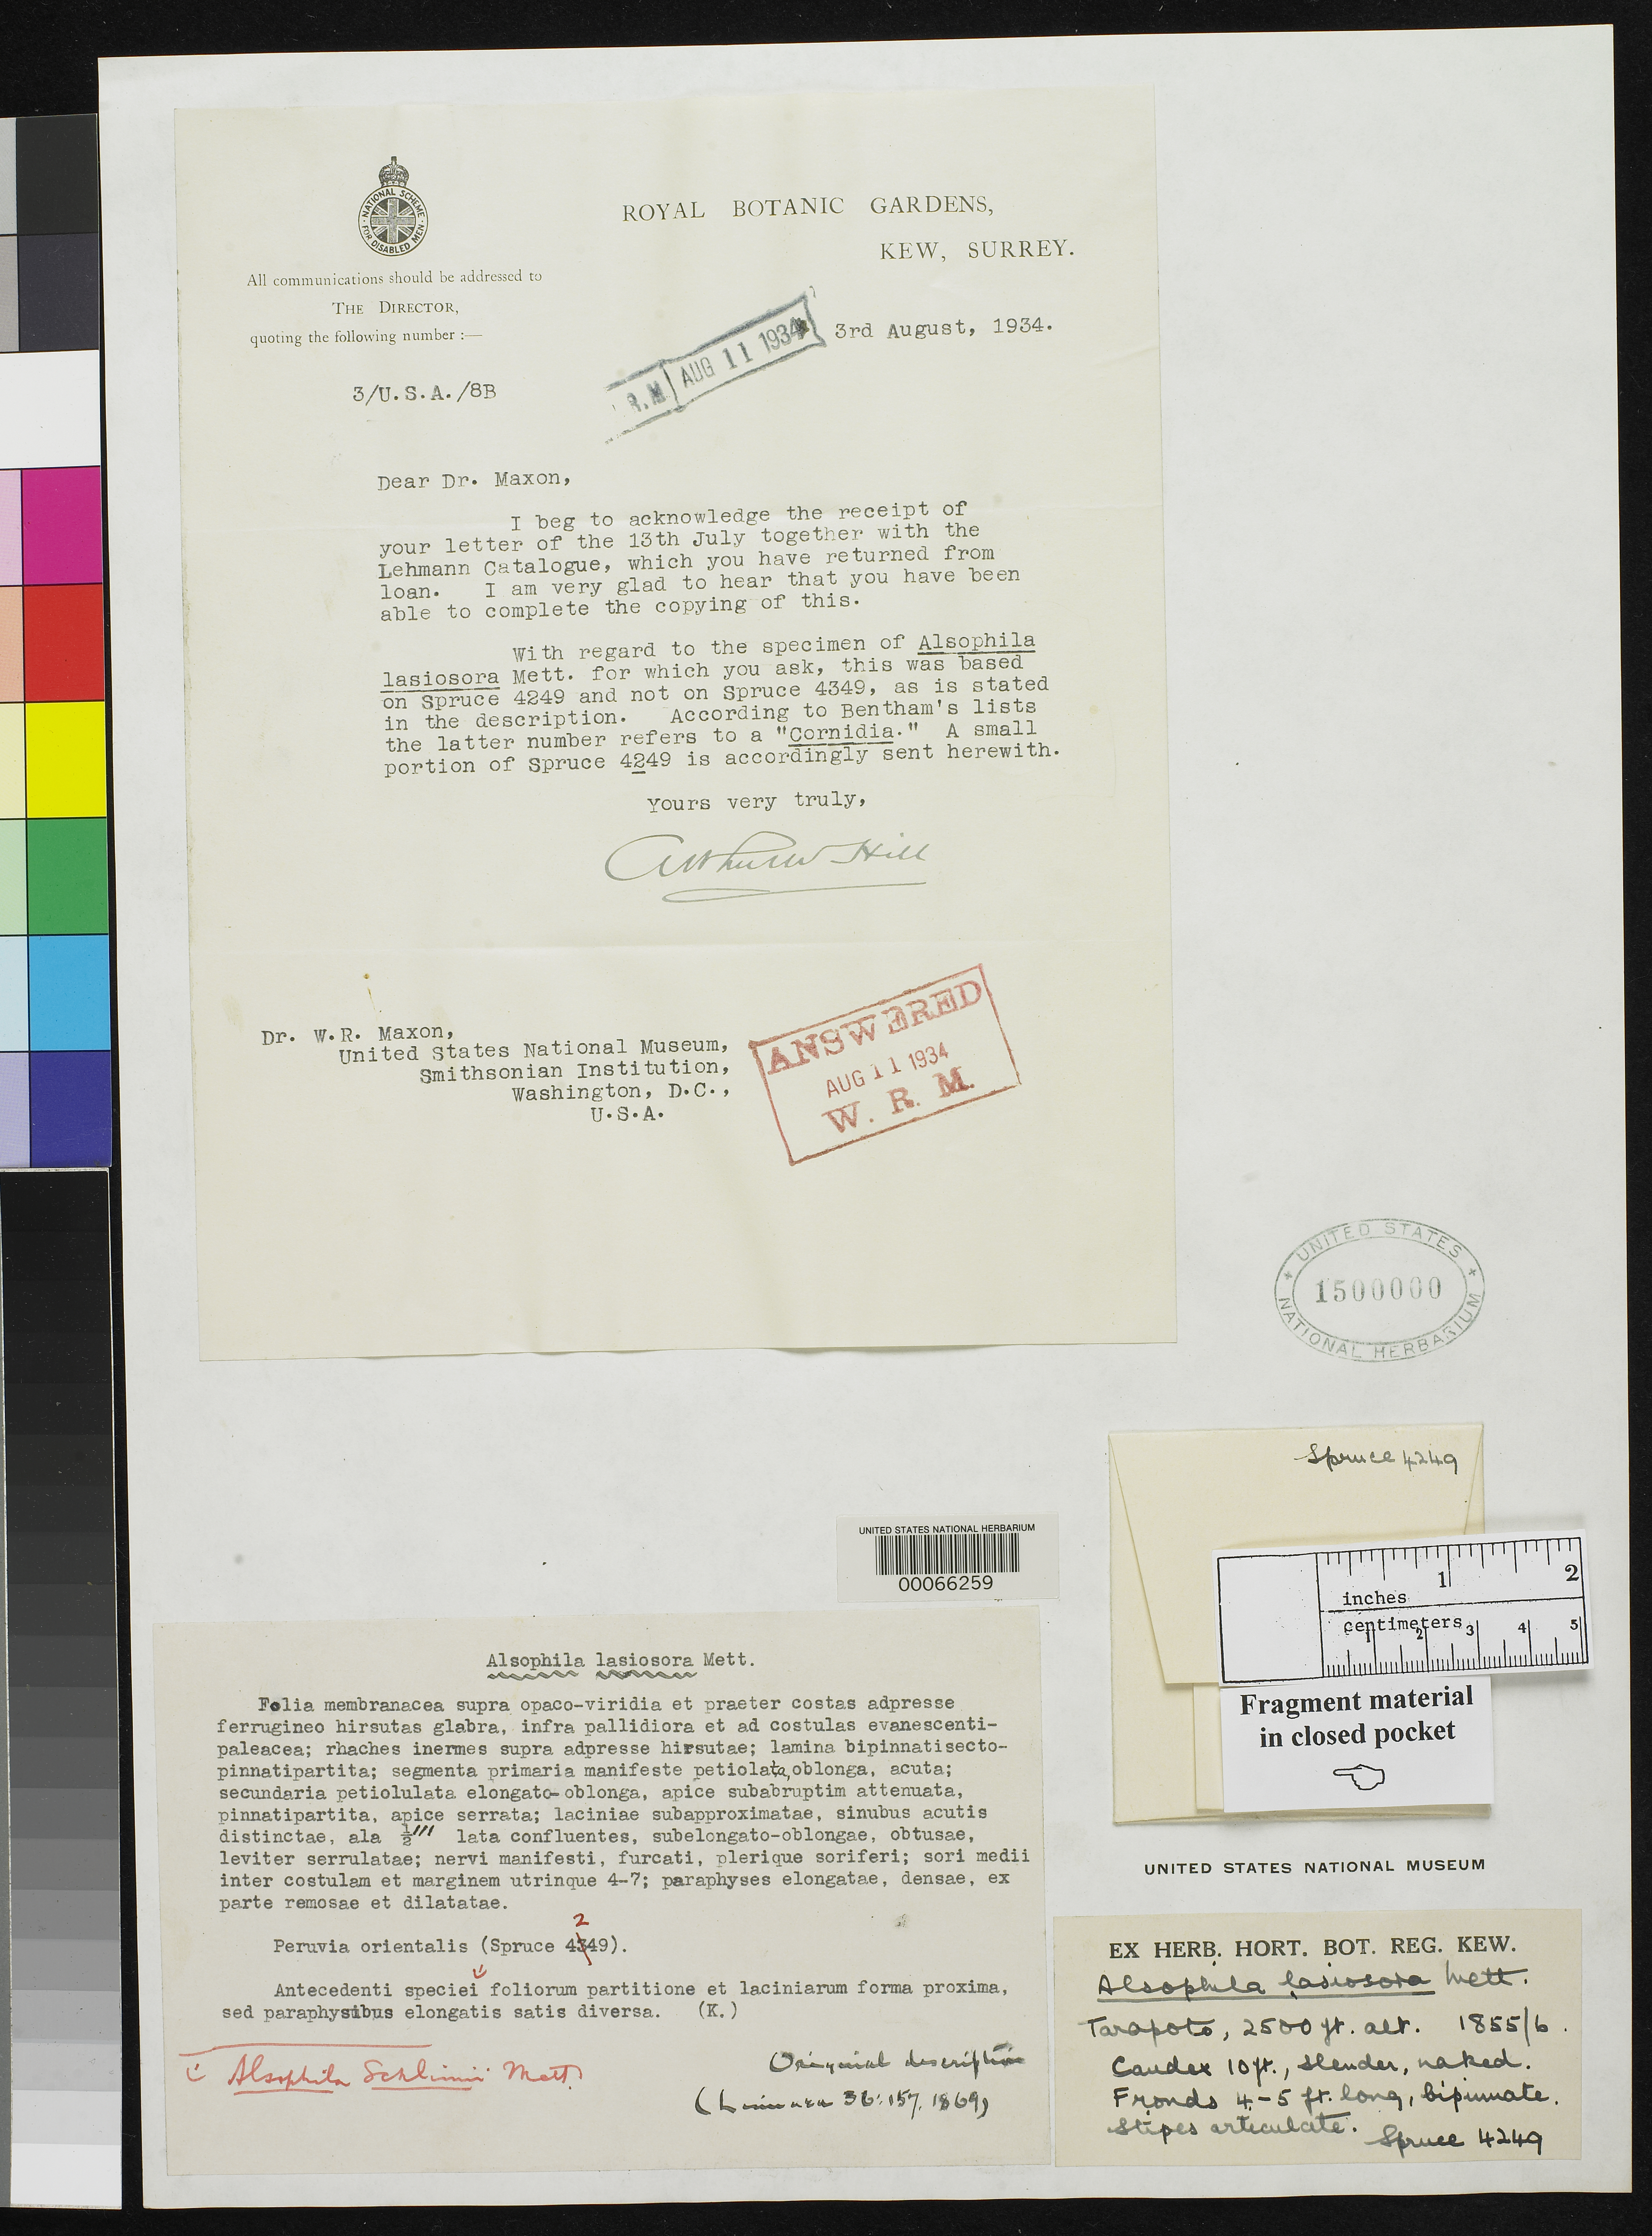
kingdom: Plantae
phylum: Tracheophyta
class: Polypodiopsida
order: Cyatheales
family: Cyatheaceae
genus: Alsophila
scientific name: Alsophila lasiosora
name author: Mett.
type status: Type Collection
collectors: R. Spruce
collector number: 4249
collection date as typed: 1855 to -- --- 1856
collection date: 1855/1856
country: Peru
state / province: San Martín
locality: Tarapoto.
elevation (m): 762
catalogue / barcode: US 1500000